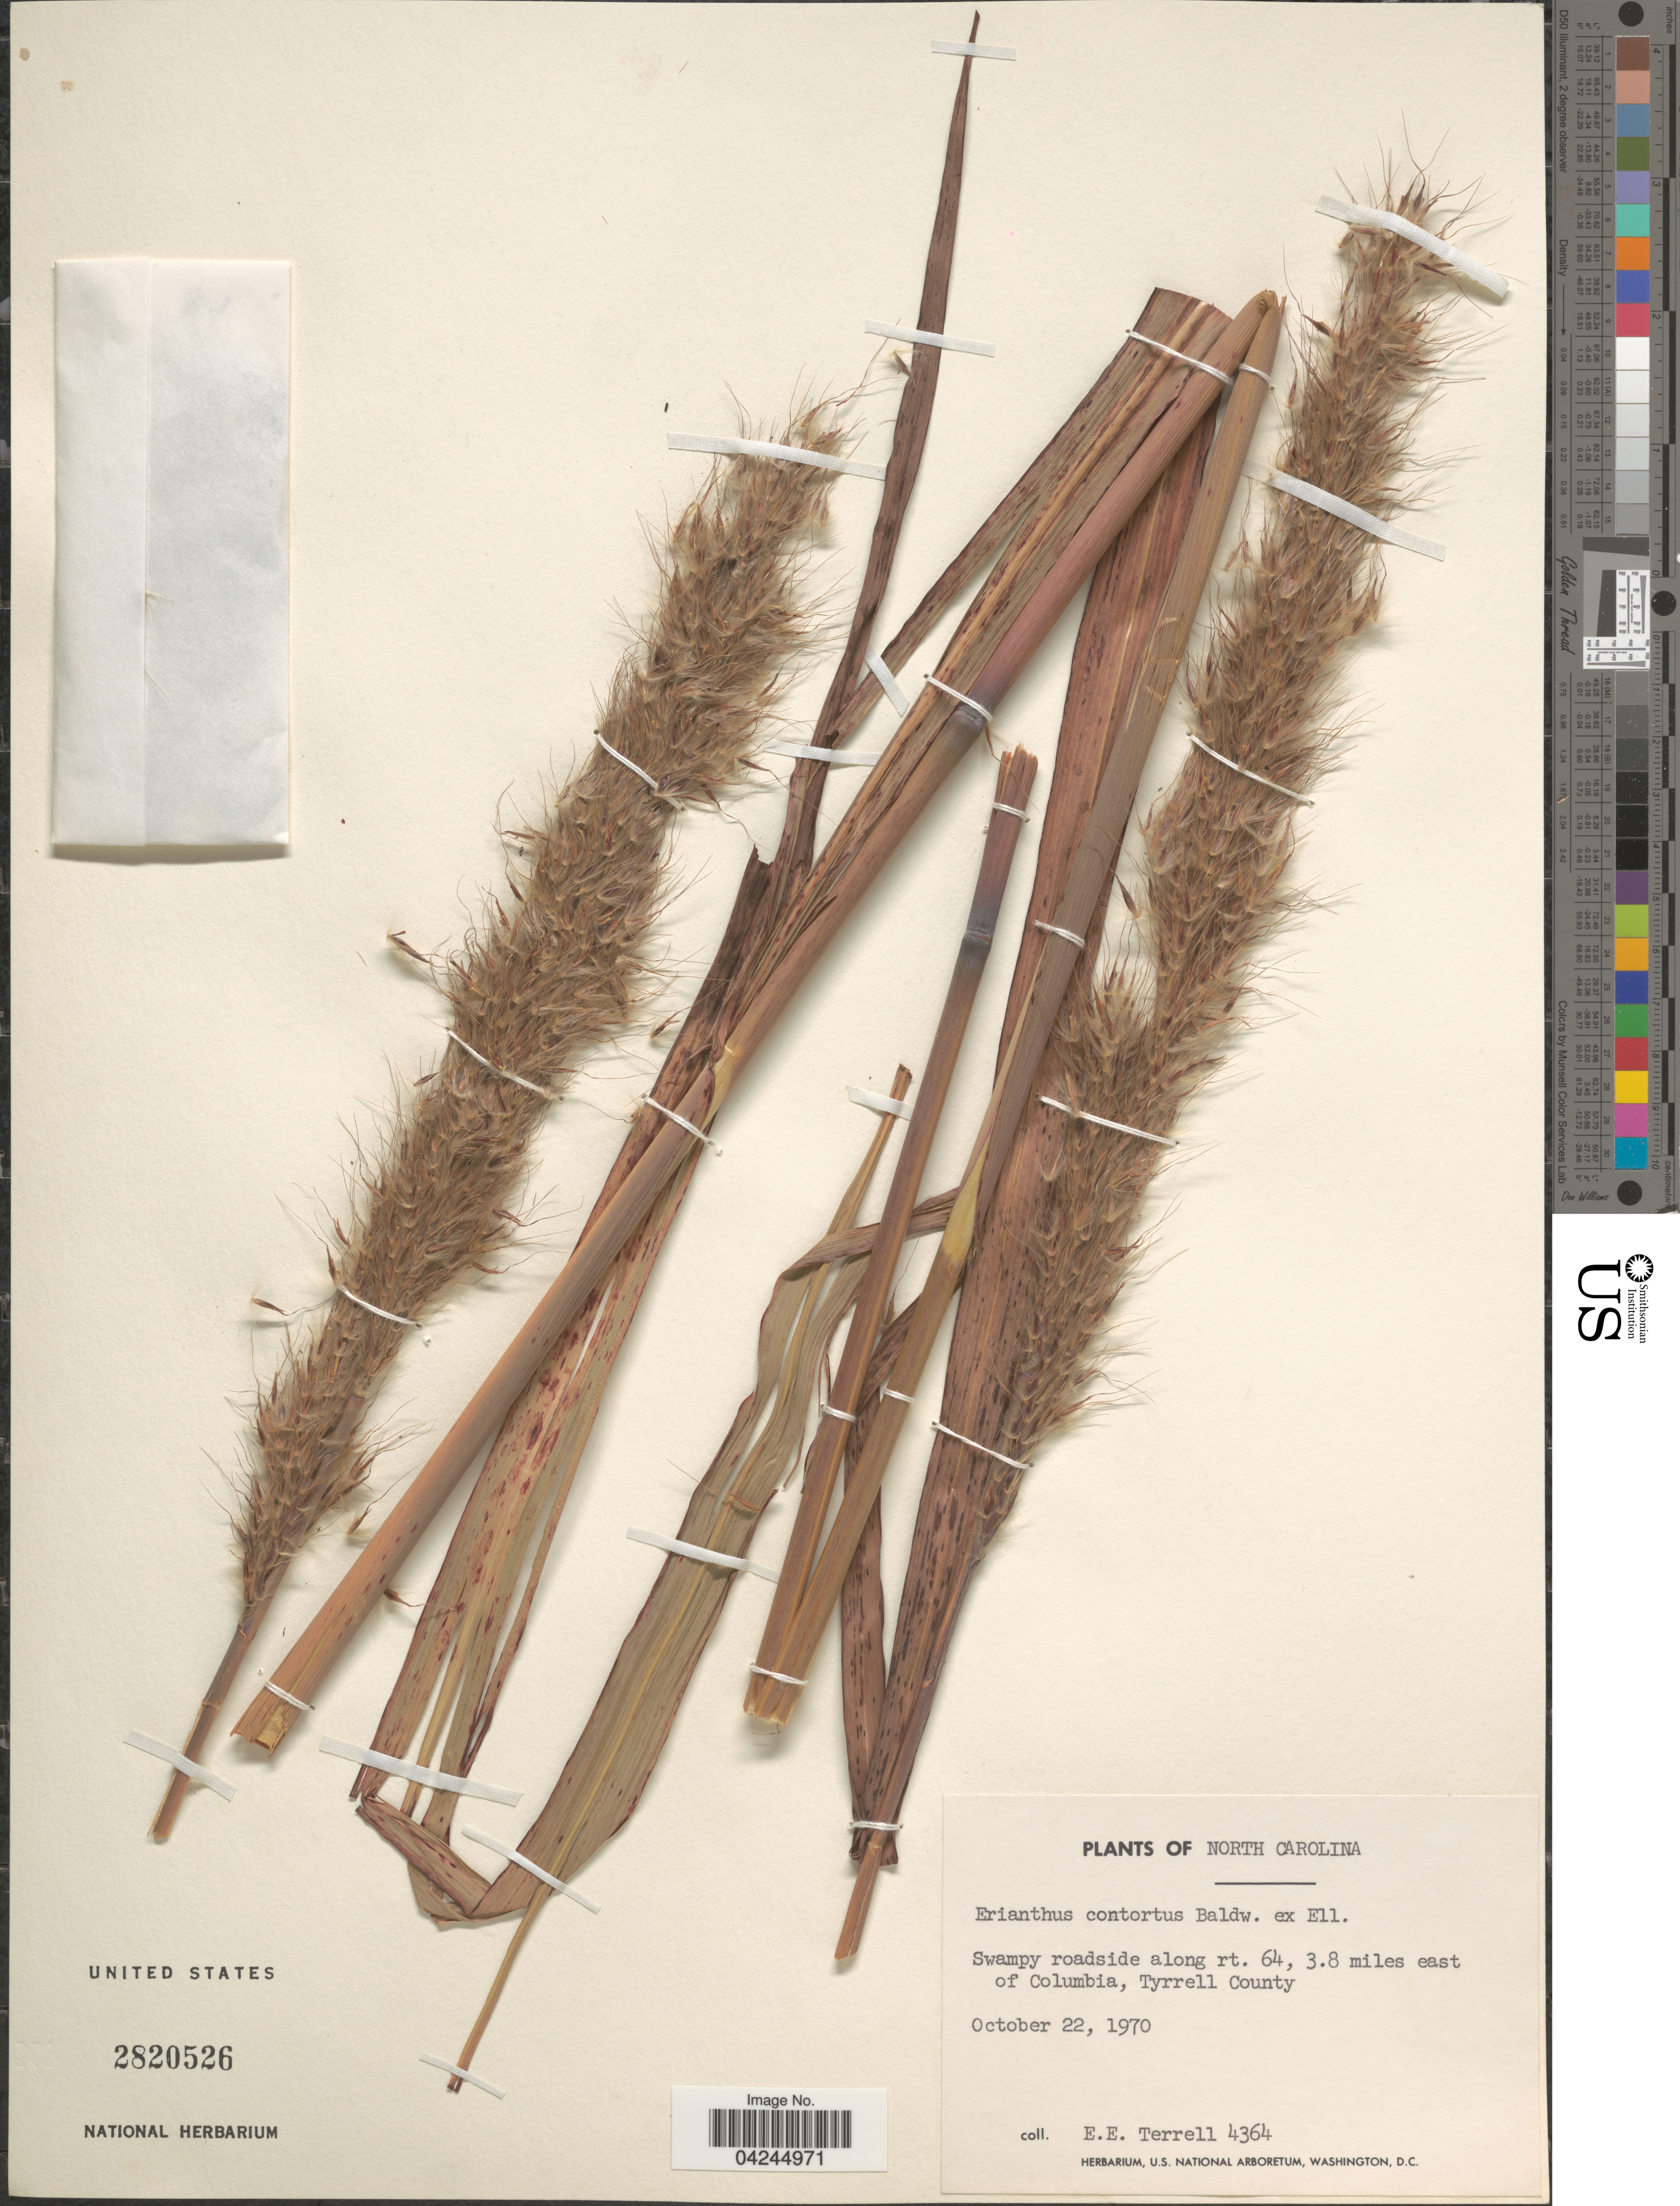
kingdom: Plantae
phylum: Tracheophyta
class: Liliopsida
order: Poales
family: Poaceae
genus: Erianthus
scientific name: Erianthus brevibarbis var. contortus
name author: (Elliott) D.B. Ward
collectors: E. E. Terrell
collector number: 4364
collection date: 1970-10-22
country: United States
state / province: North Carolina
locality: Swampy roadside along rt. 64, 3.8 miles east of Columbia, Tyrrell County.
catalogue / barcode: US 2820526